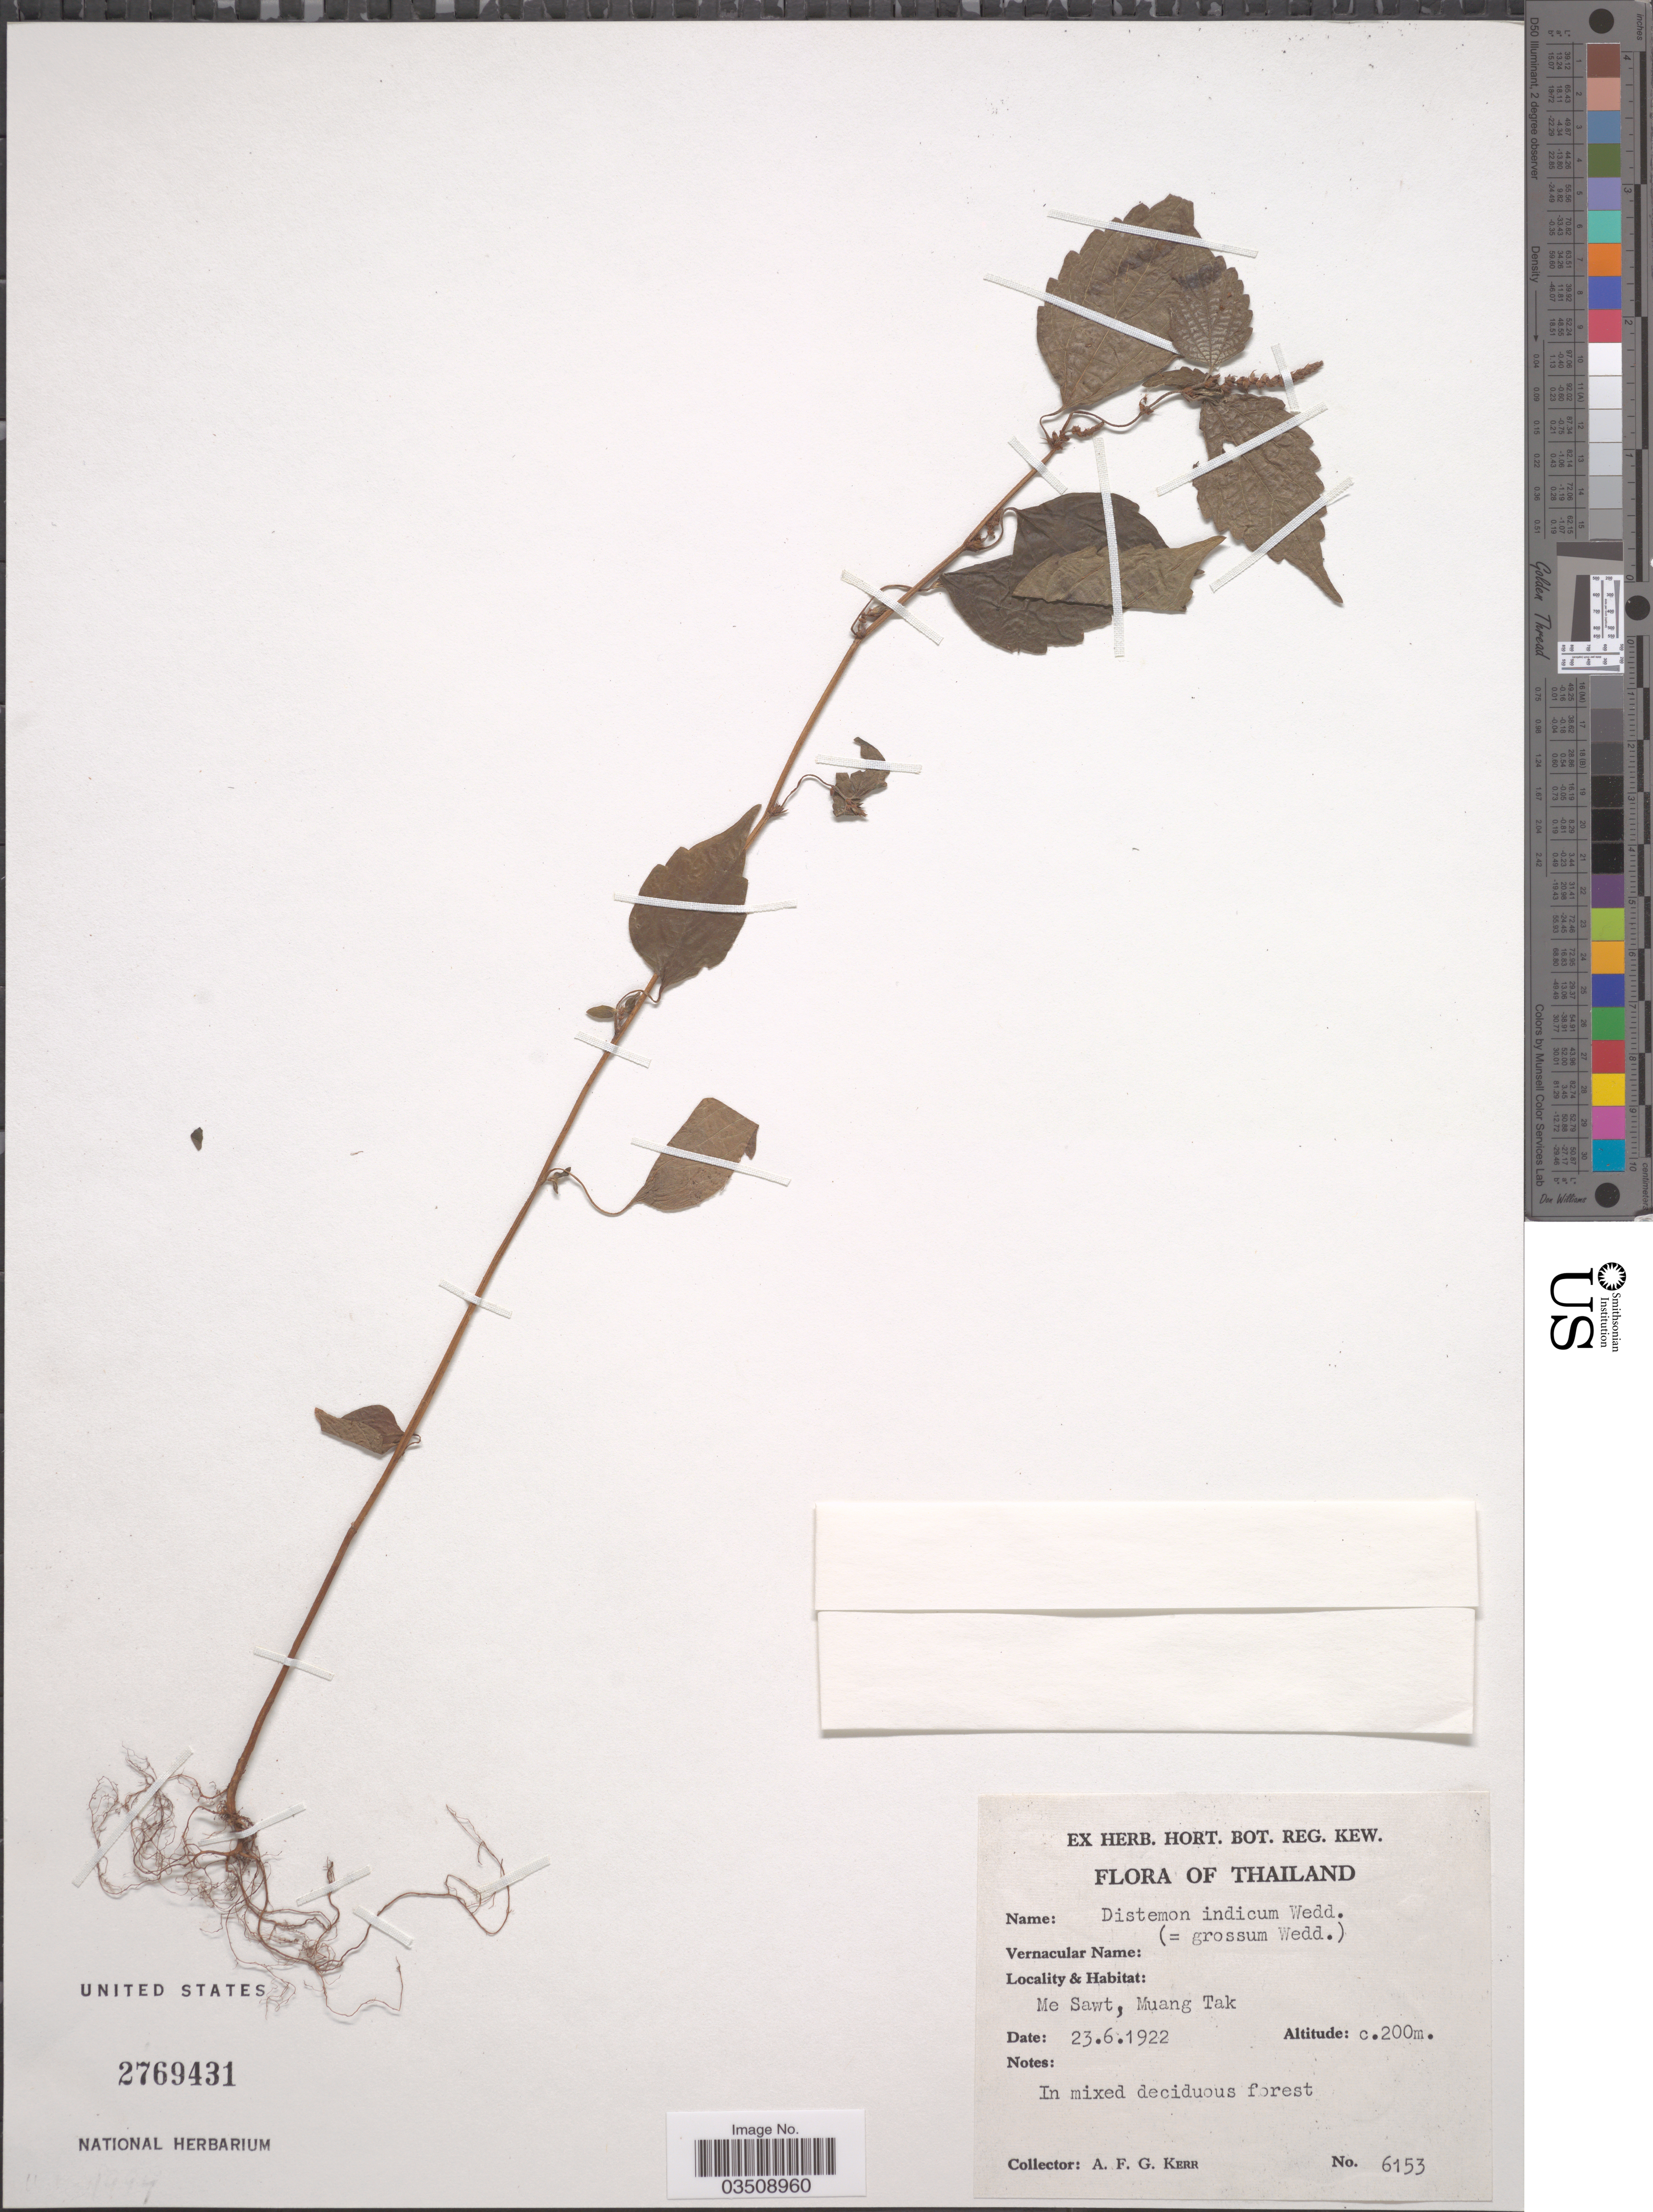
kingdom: Plantae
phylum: Tracheophyta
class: Magnoliopsida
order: Rosales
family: Urticaceae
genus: Neodistemon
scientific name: Neodistemon indicus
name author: (Wedd.) Babu & A. N. Henry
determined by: Strong, Mark T., (BOT), Smithsonian Institution - National Museum of Natural History (UNITED STATES)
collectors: A. F. G. Kerr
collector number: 6153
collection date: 1922-06-23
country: Thailand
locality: Me Sawt, Muang Tak.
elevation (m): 200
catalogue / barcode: US 2769431